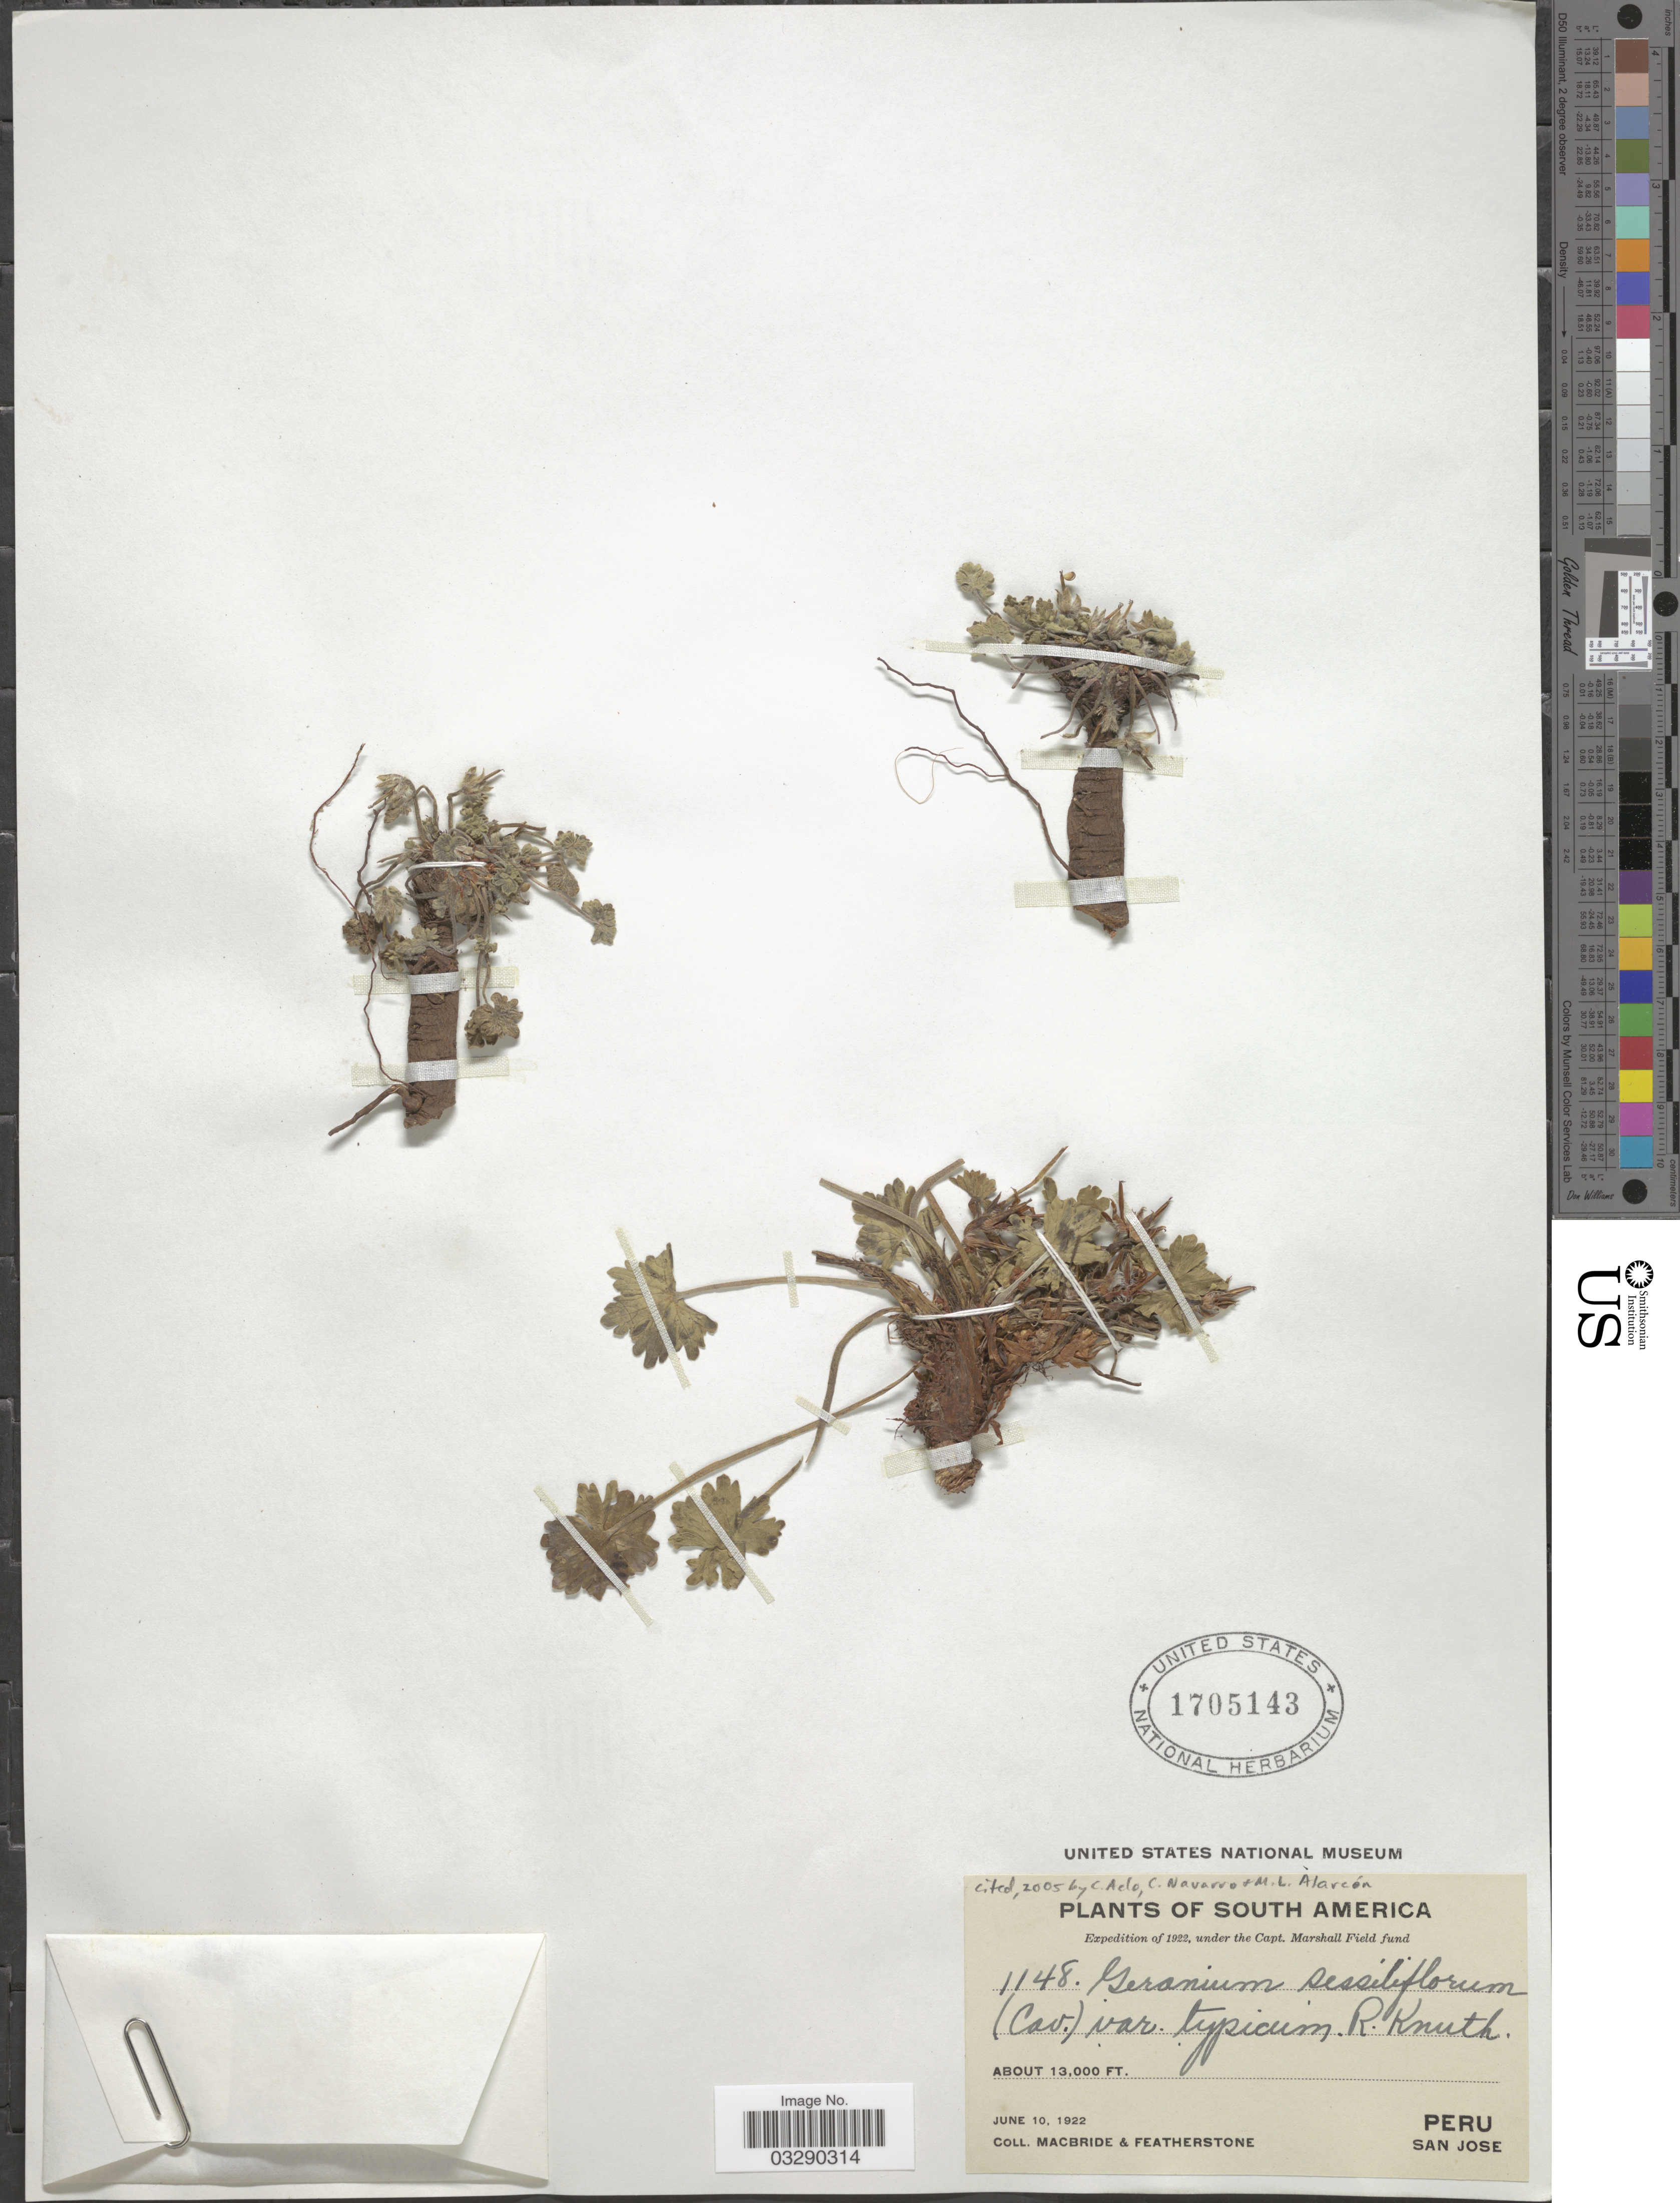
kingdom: Plantae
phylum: Tracheophyta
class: Magnoliopsida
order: Geraniales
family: Geraniaceae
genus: Geranium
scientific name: Geranium sessiliflorum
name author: Cav.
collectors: Macbride, -- & -. Featherstone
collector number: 1148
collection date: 1922-06-10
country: Peru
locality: San Jose.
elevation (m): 3962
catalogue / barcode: US 1705143